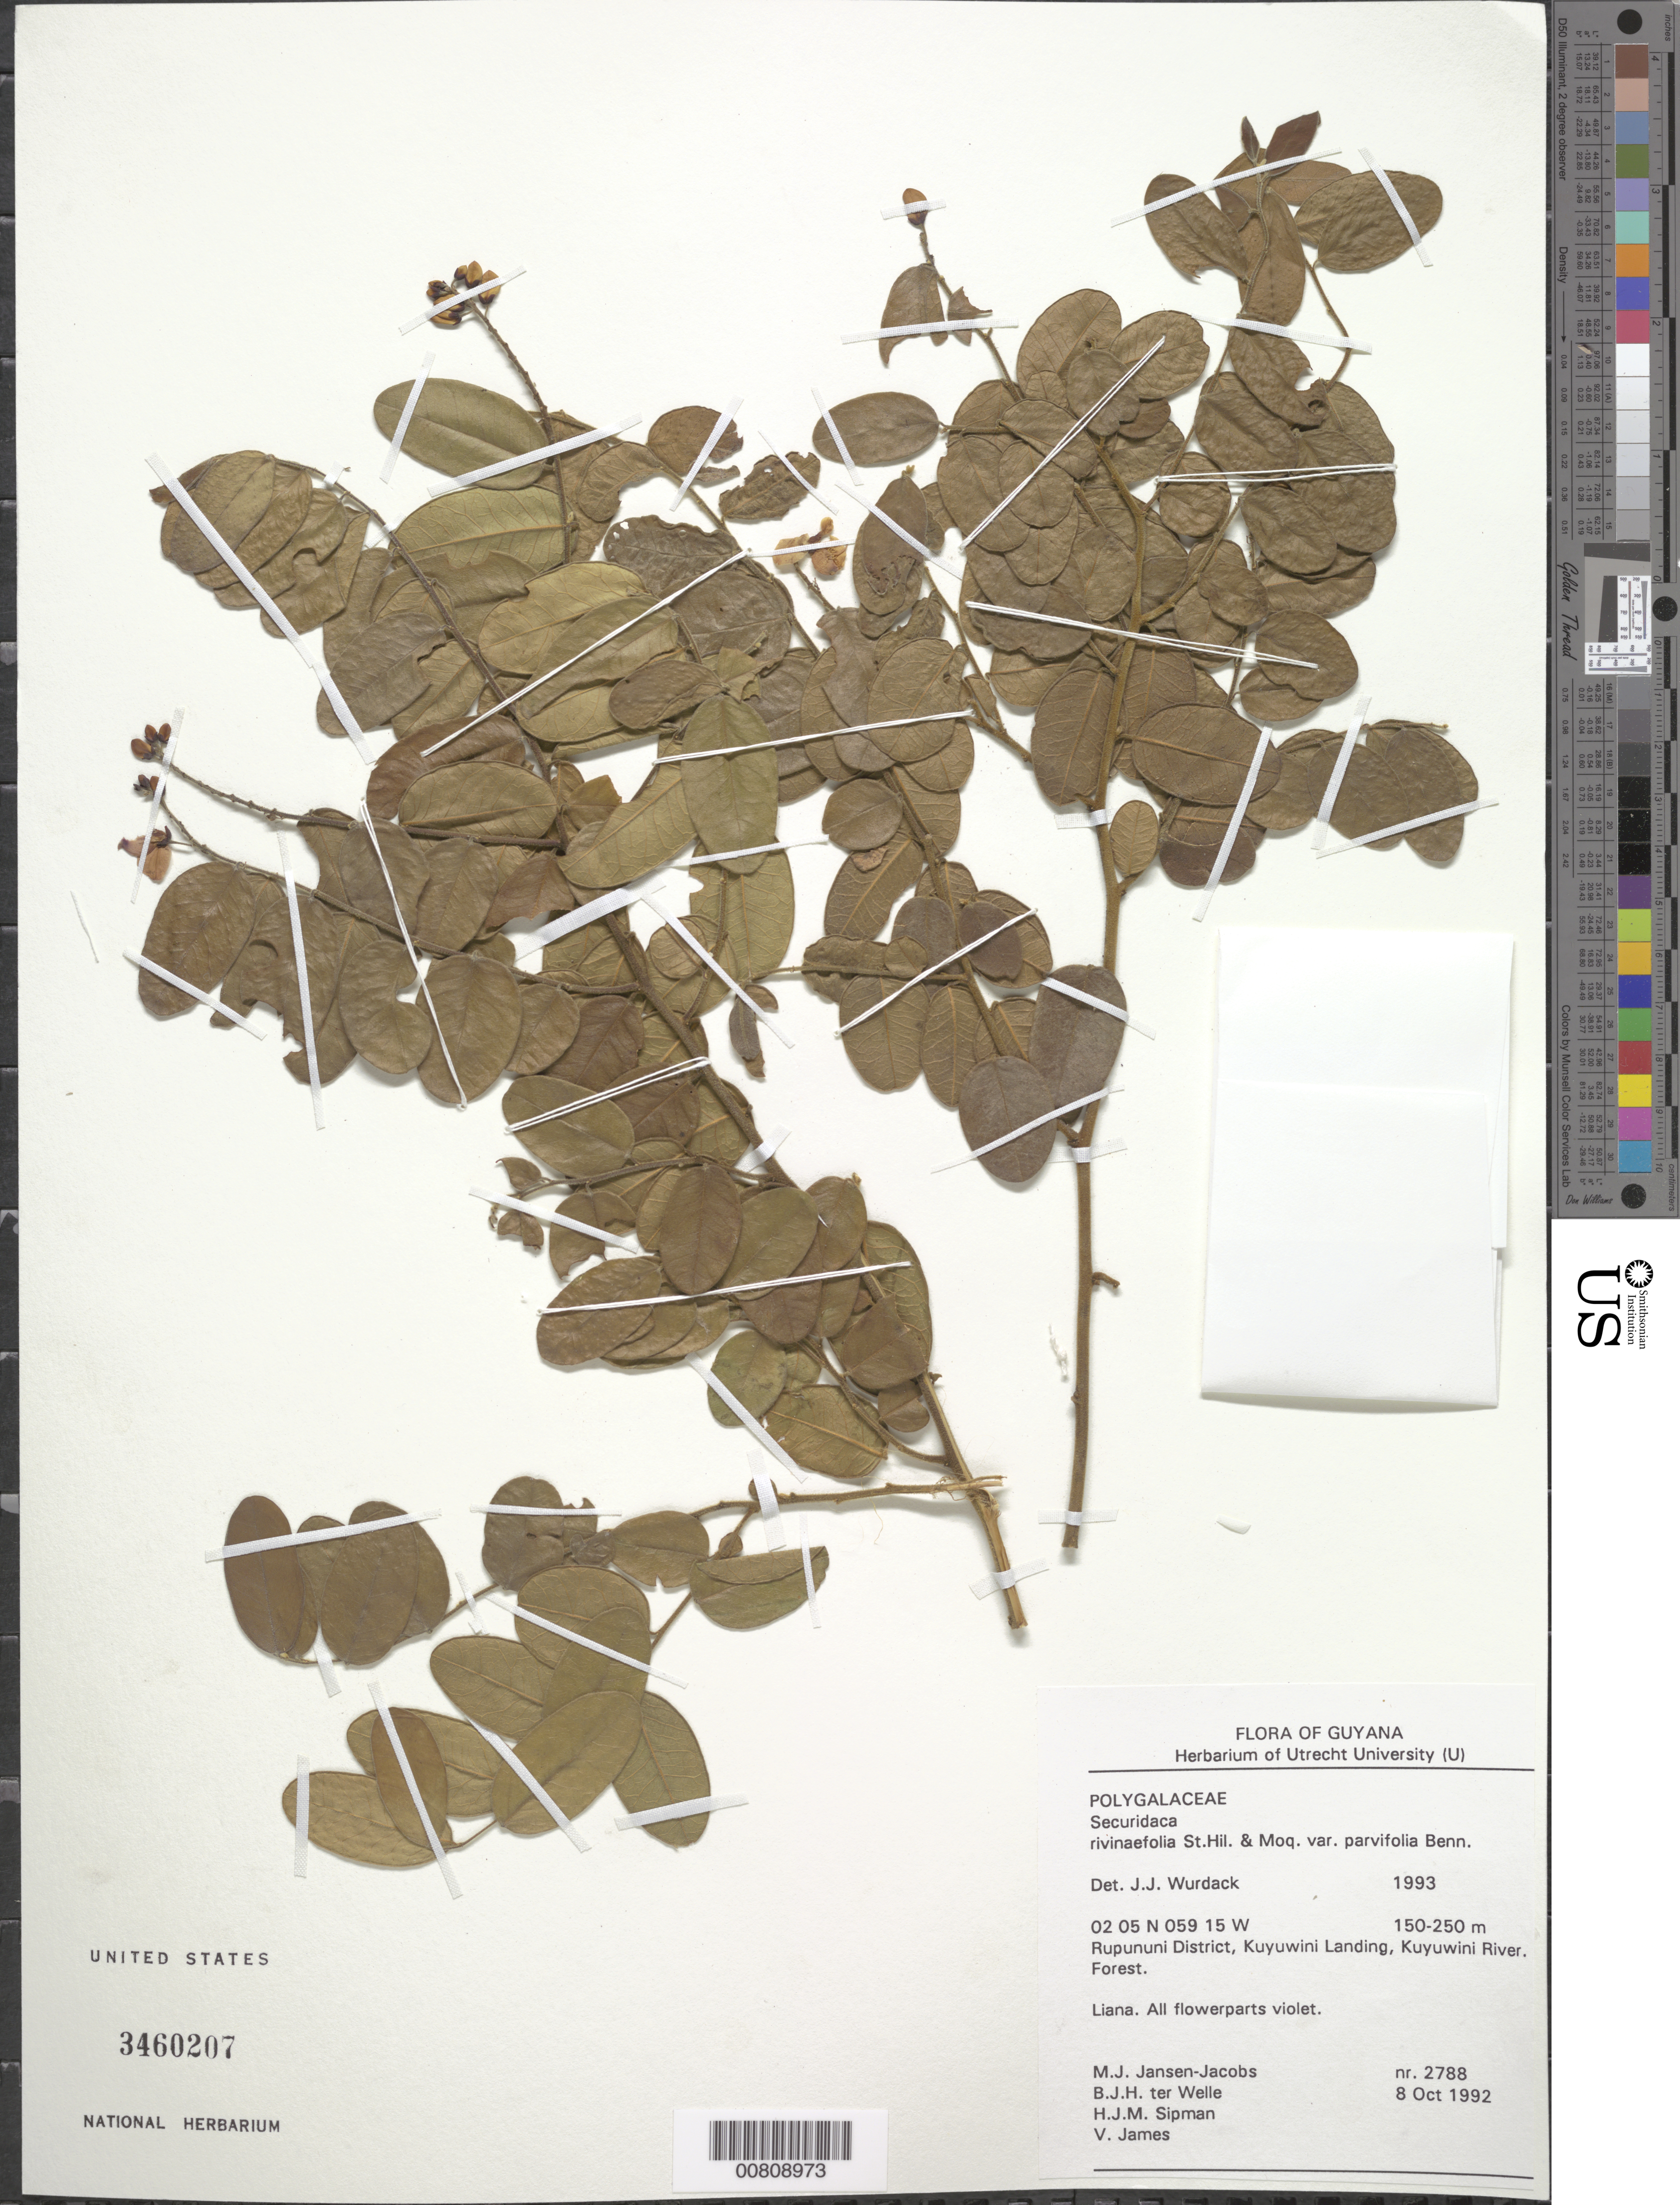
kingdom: Plantae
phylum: Tracheophyta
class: Magnoliopsida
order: Fabales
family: Polygalaceae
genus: Securidaca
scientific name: Securidaca rivinifolia var. parvifolia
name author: A.W. Benn.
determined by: Wurdack, John J., (US), US (UNITED STATES)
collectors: M. J. Jansen-Jacobs, B. Welle, H. J. M. Sipman & V. James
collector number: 2788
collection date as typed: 8-Oct-92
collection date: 1992-10-08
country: Guyana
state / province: U. Takutu-U. Essequibo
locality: Kuyuwini Landing, Kuyuwini River, Rupununi District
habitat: Forest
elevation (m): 150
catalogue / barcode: US 3460207